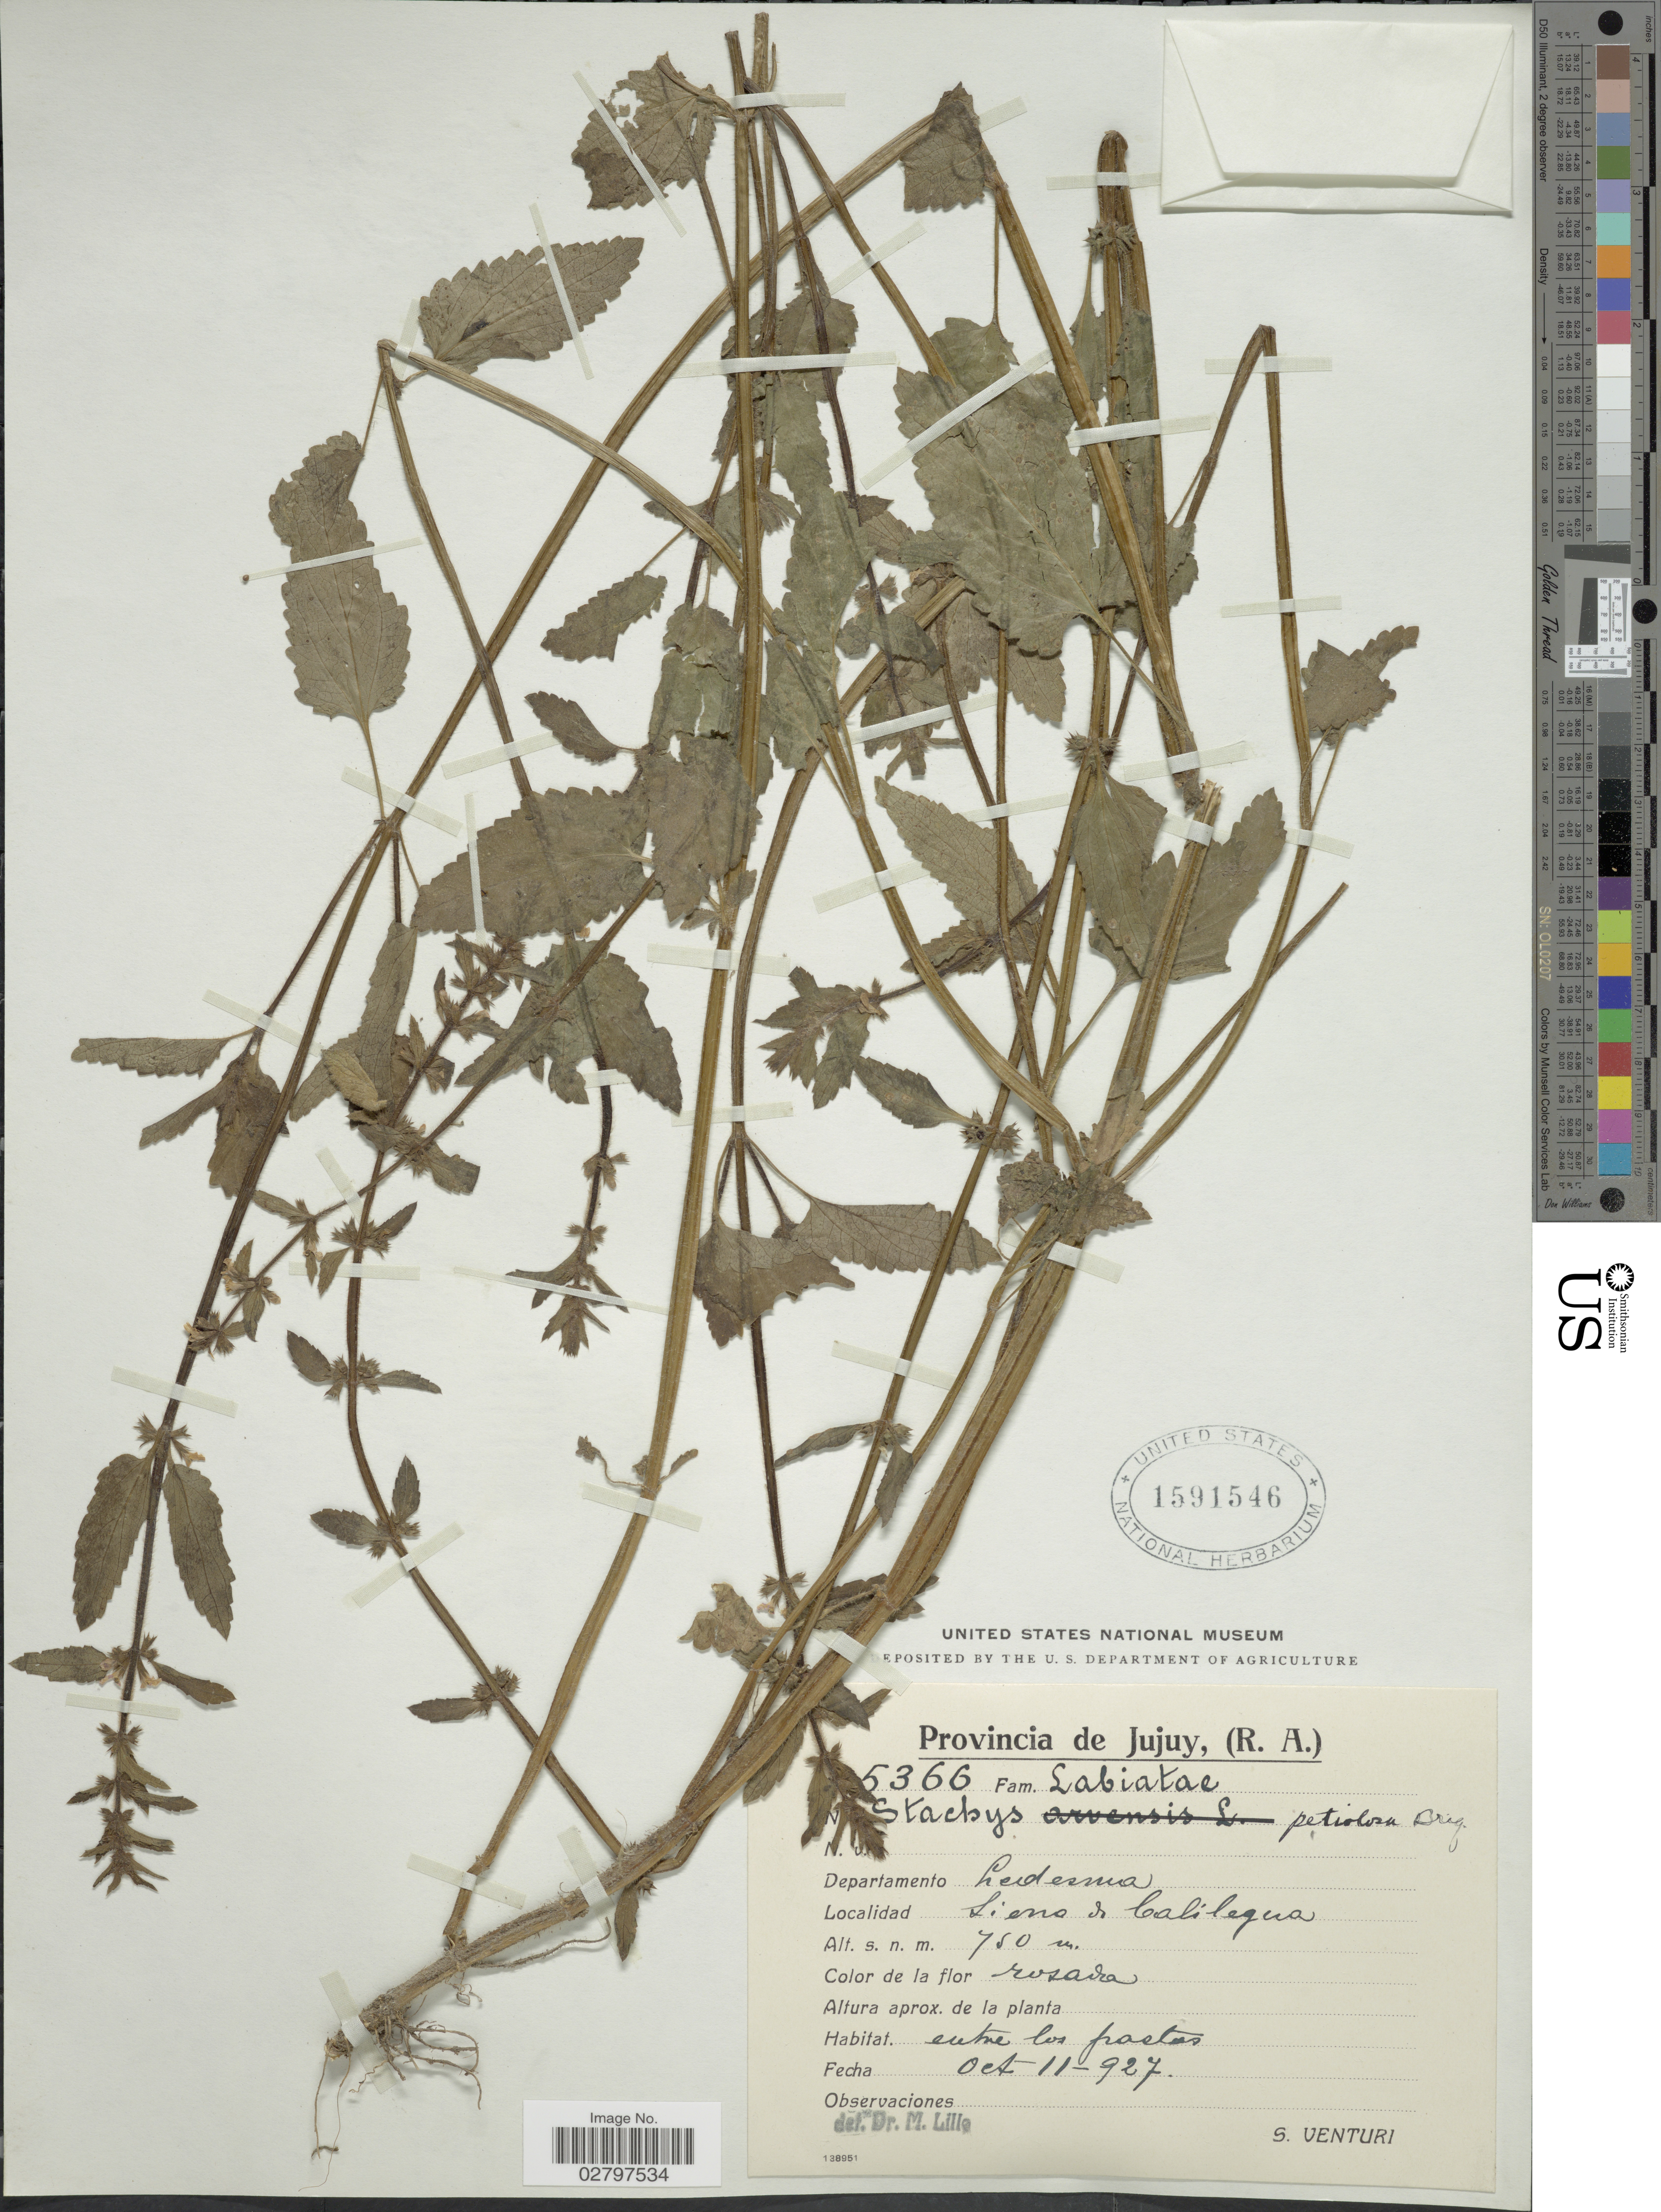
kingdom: Plantae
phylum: Tracheophyta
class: Magnoliopsida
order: Lamiales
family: Lamiaceae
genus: Stachys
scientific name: Stachys petiolosa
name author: Briq.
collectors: S. Venturi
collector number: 5366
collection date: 1927-10-11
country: Argentina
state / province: Jujuy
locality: Departamento Ledesma, Sierro de Calilegua.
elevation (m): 750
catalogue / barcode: US 1591546